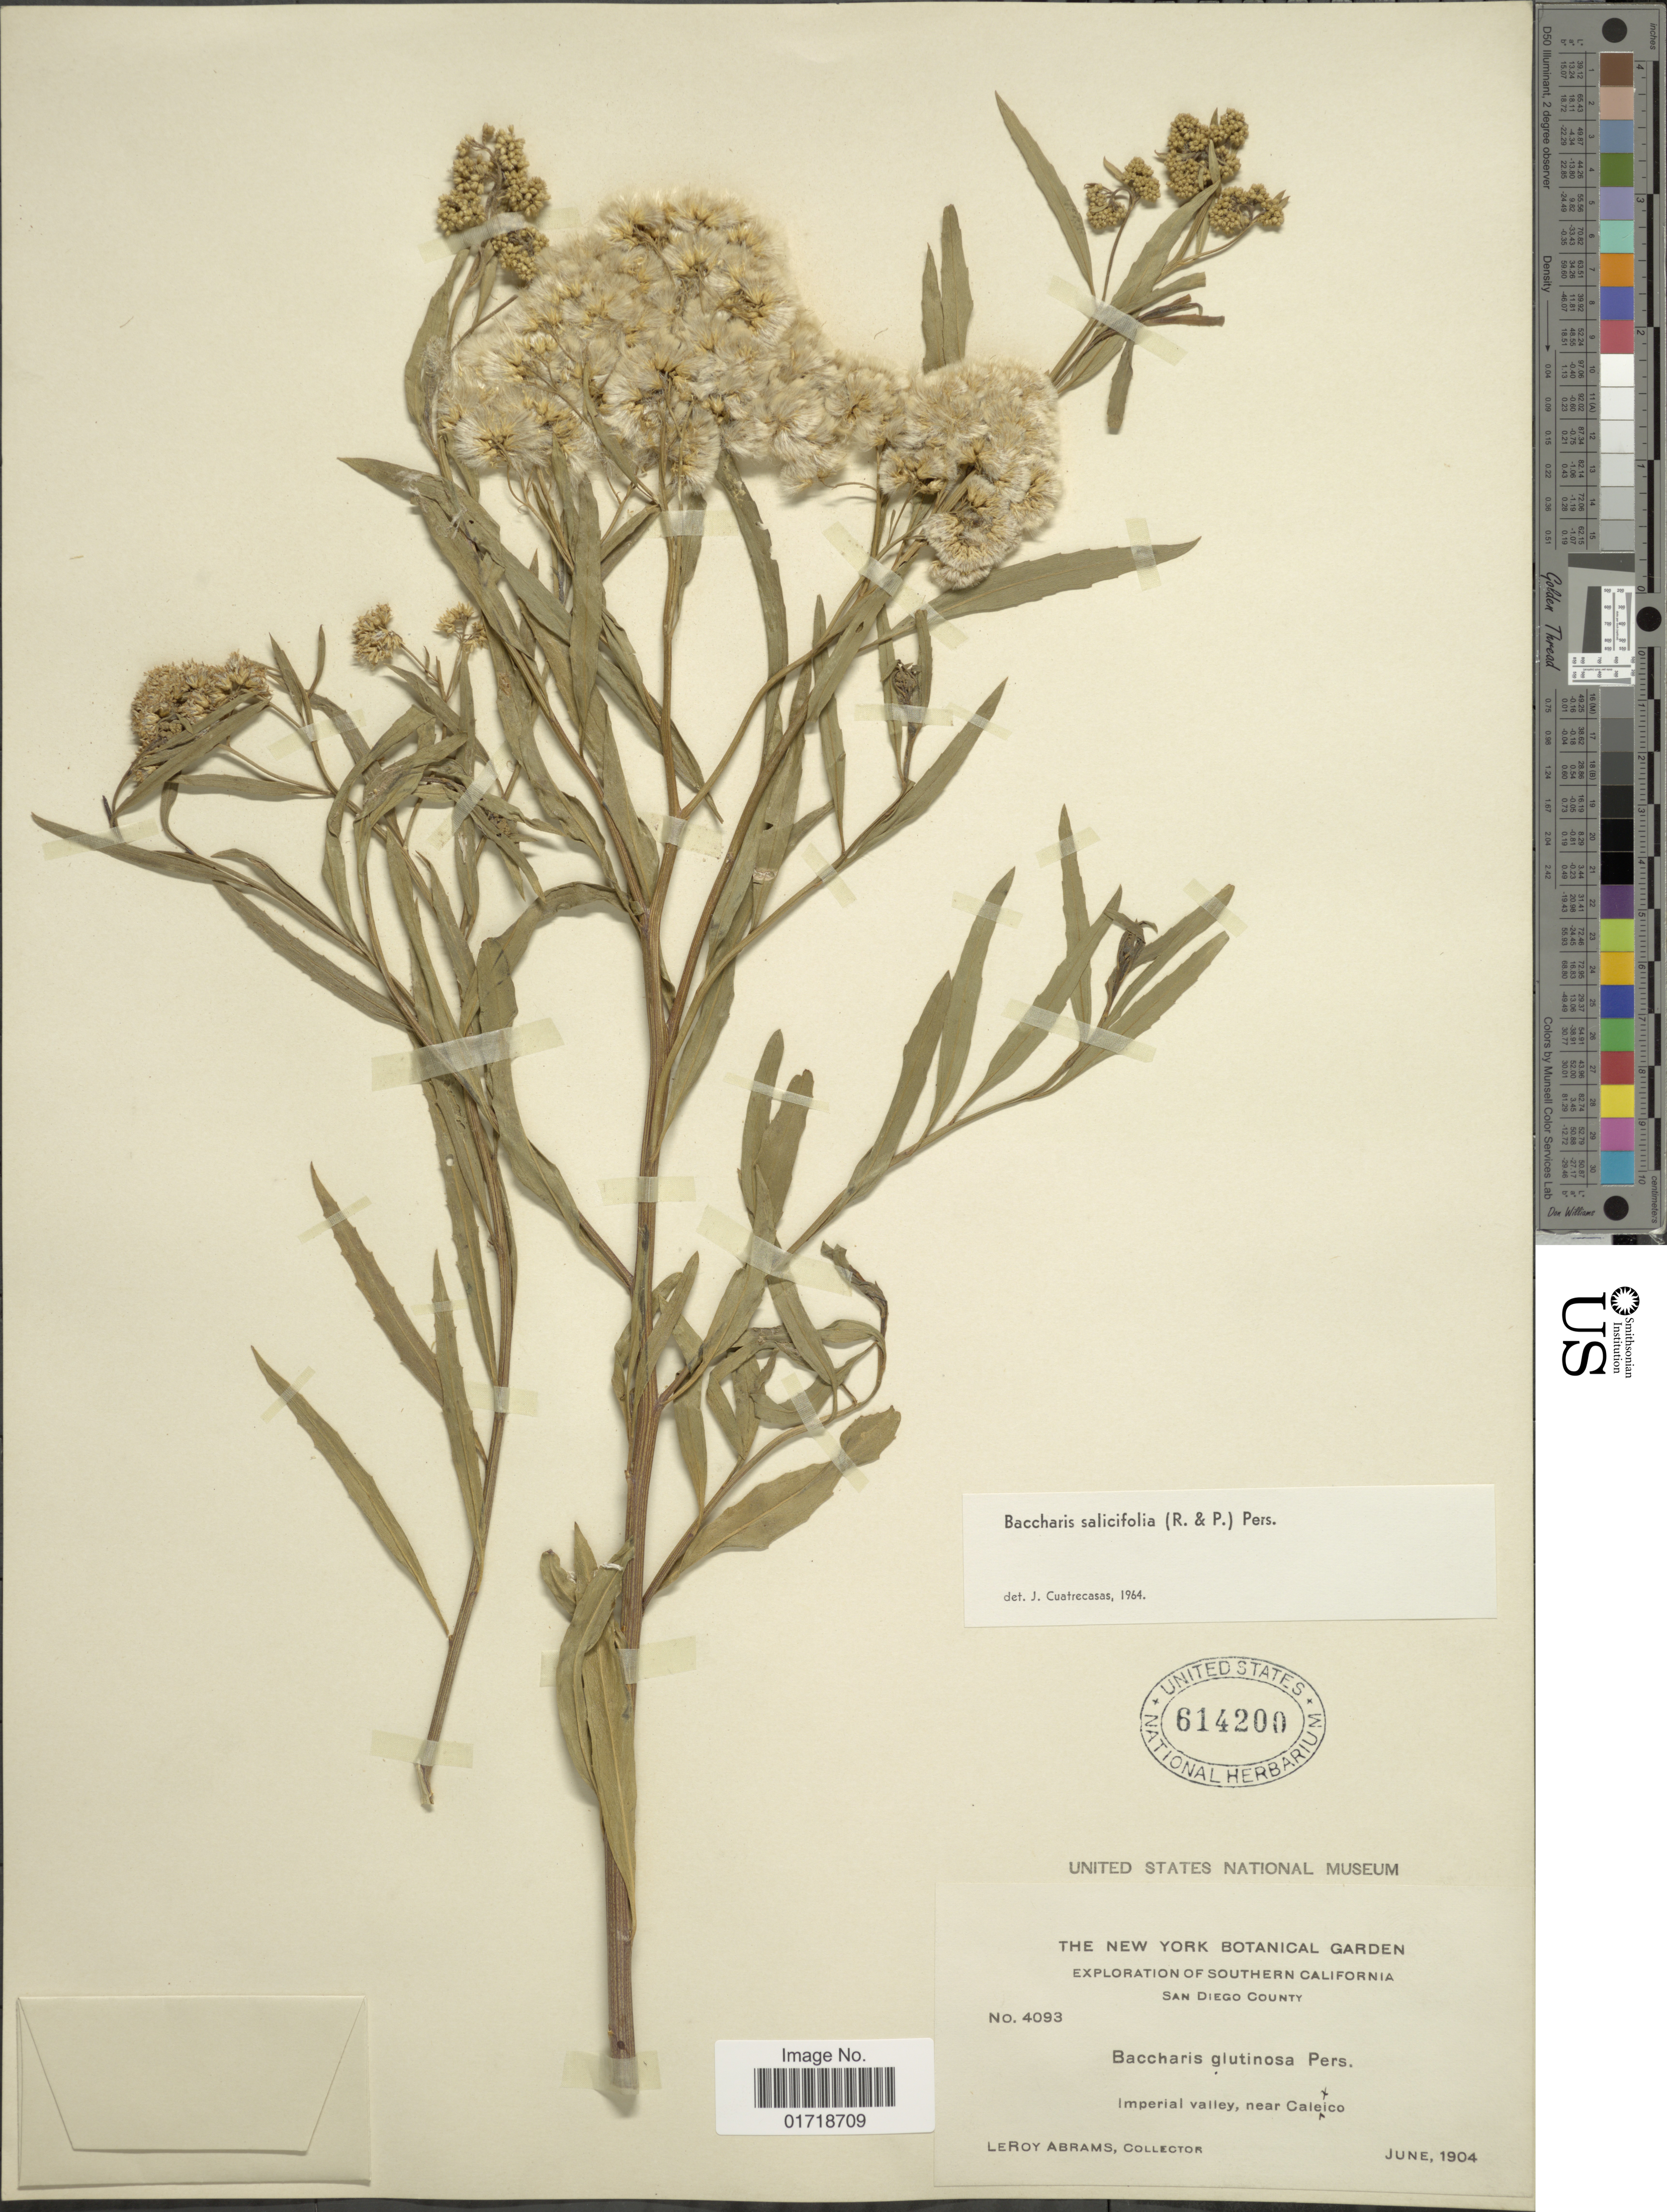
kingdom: Plantae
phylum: Tracheophyta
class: Magnoliopsida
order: Asterales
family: Asteraceae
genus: Baccharis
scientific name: Baccharis glutinosa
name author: Pers.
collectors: L. Abrams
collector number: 4093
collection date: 1904-06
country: United States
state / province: California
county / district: San Diego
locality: Southern California, San Diego County, Imperial valley, near Caleico.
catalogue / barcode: US 614200